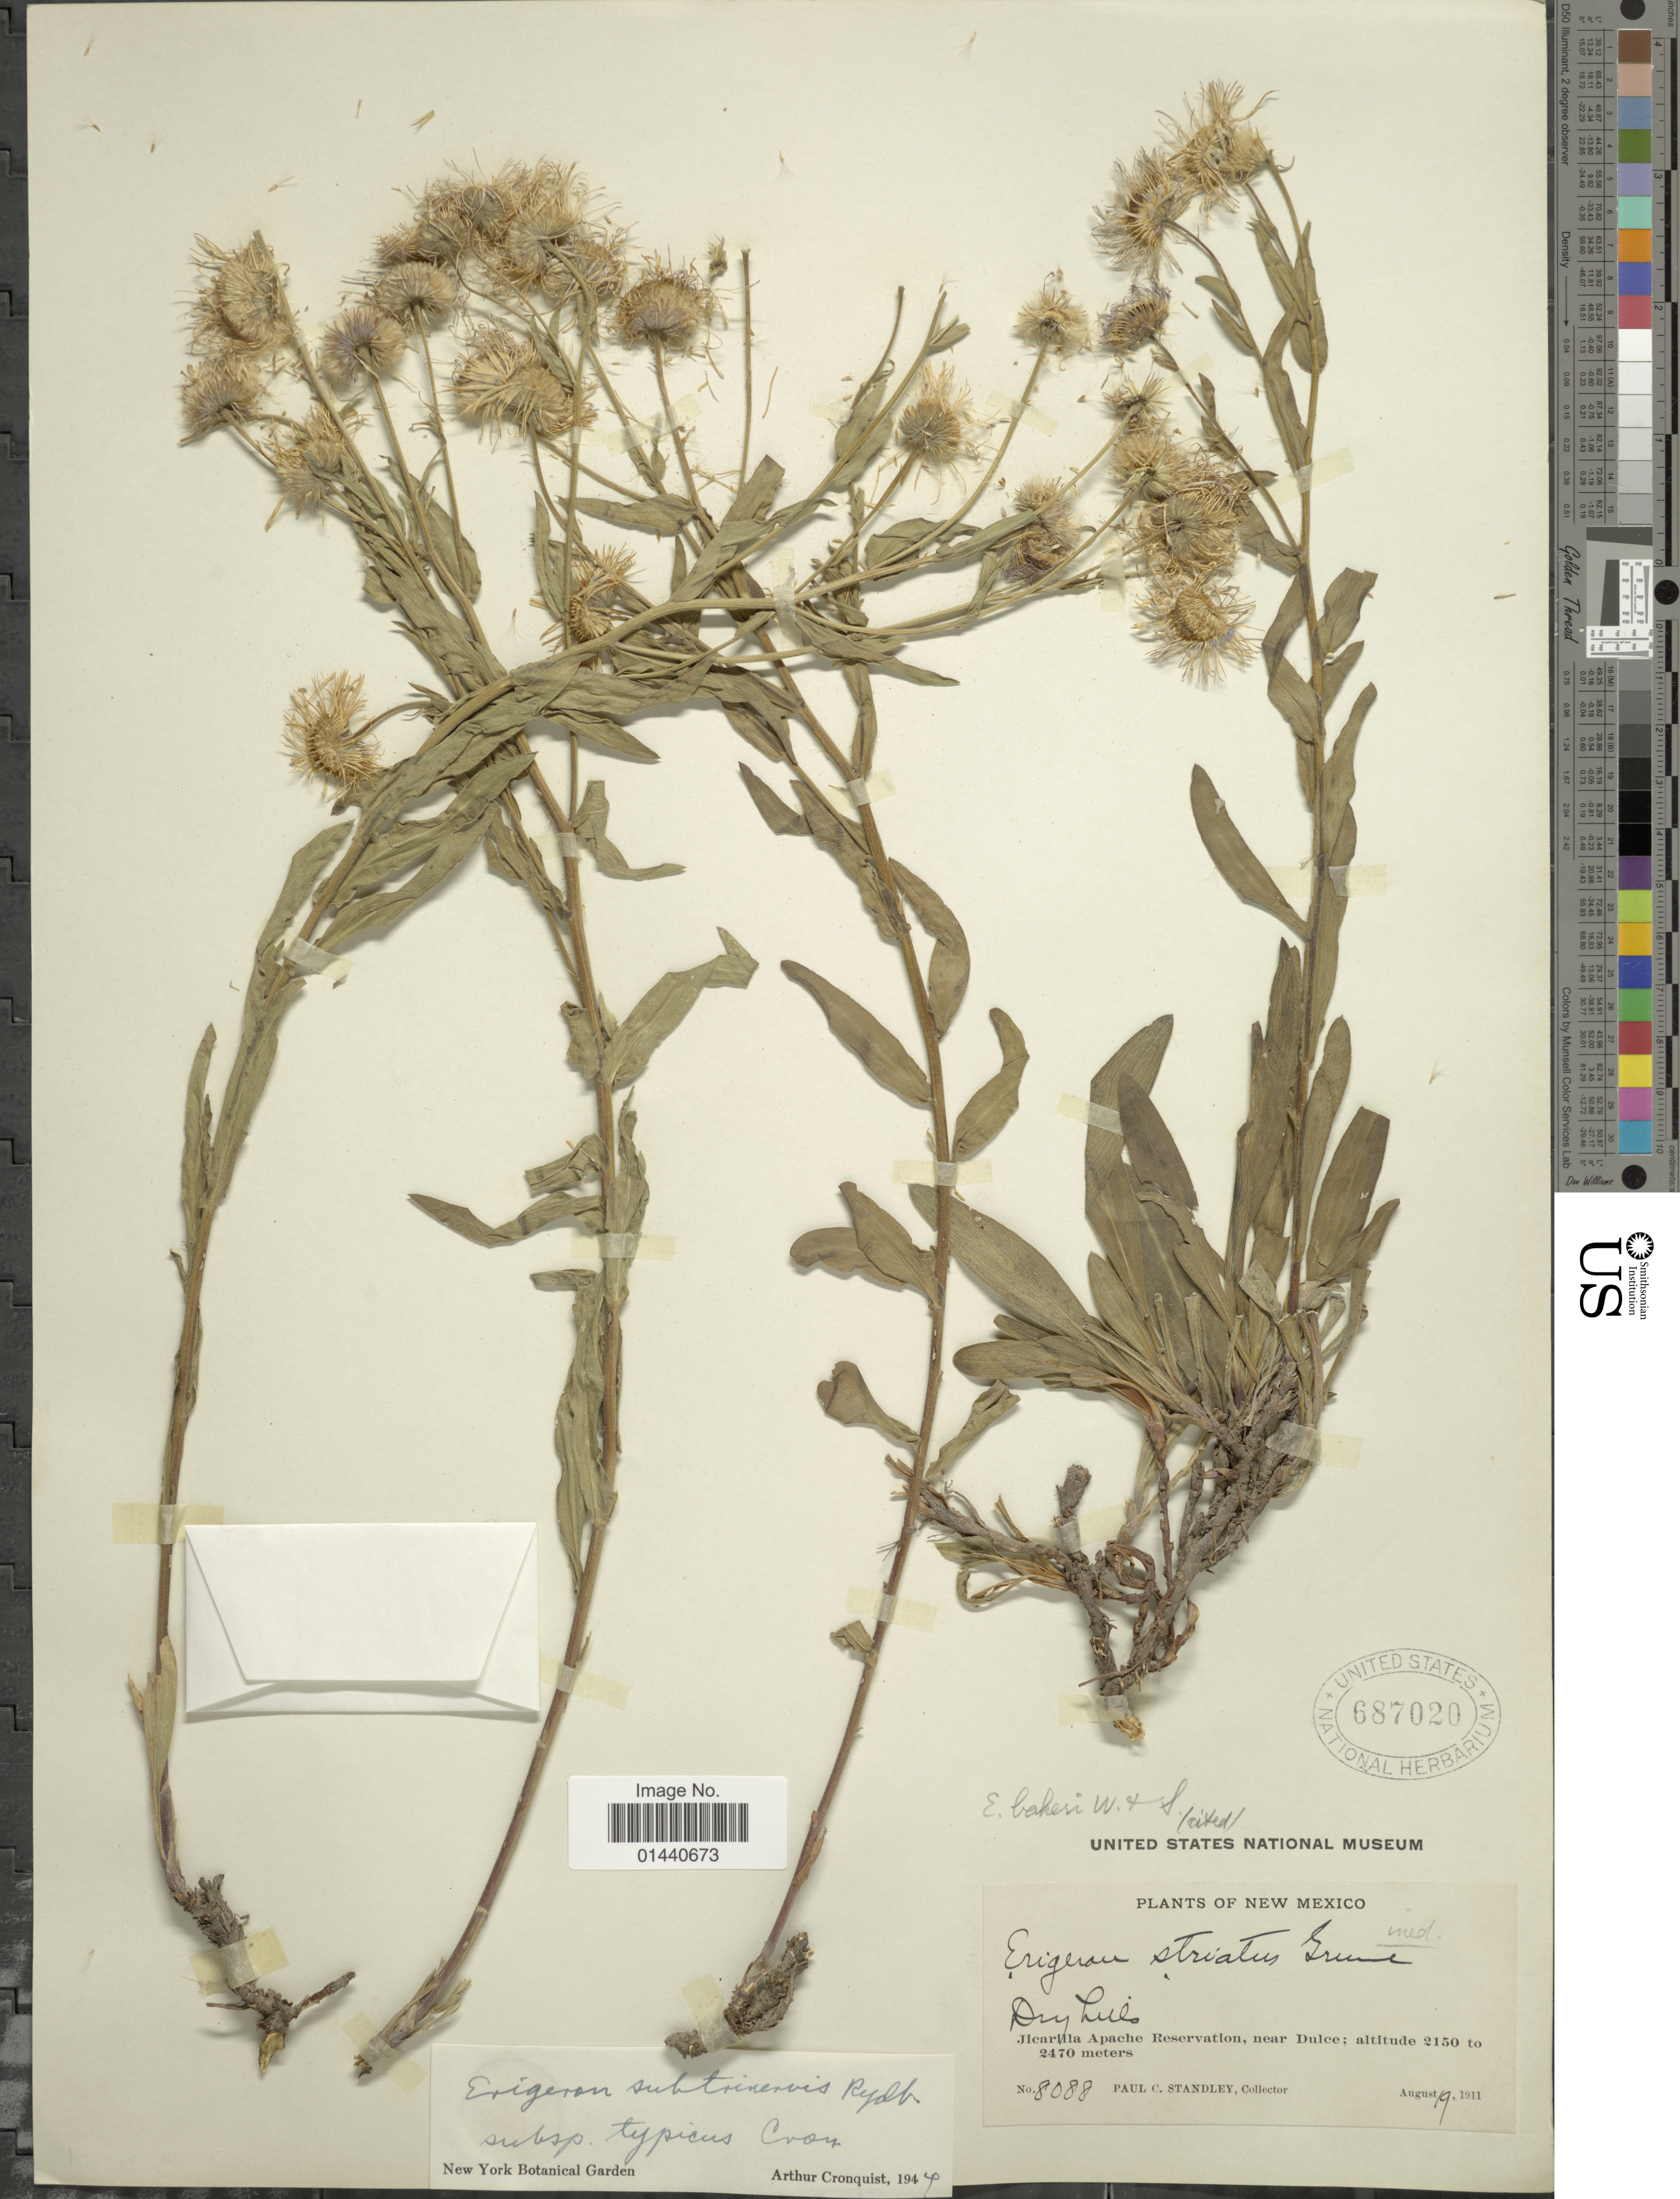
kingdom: Plantae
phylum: Tracheophyta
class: Magnoliopsida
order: Asterales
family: Asteraceae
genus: Erigeron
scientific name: Erigeron subtrinervis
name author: Rydb. ex Porter & Britton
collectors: P. C. Standley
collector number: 8088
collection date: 1911-08-19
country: United States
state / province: New Mexico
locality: Jicarilla Apache Reservation, near Dulce.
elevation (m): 2150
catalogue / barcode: US 687020